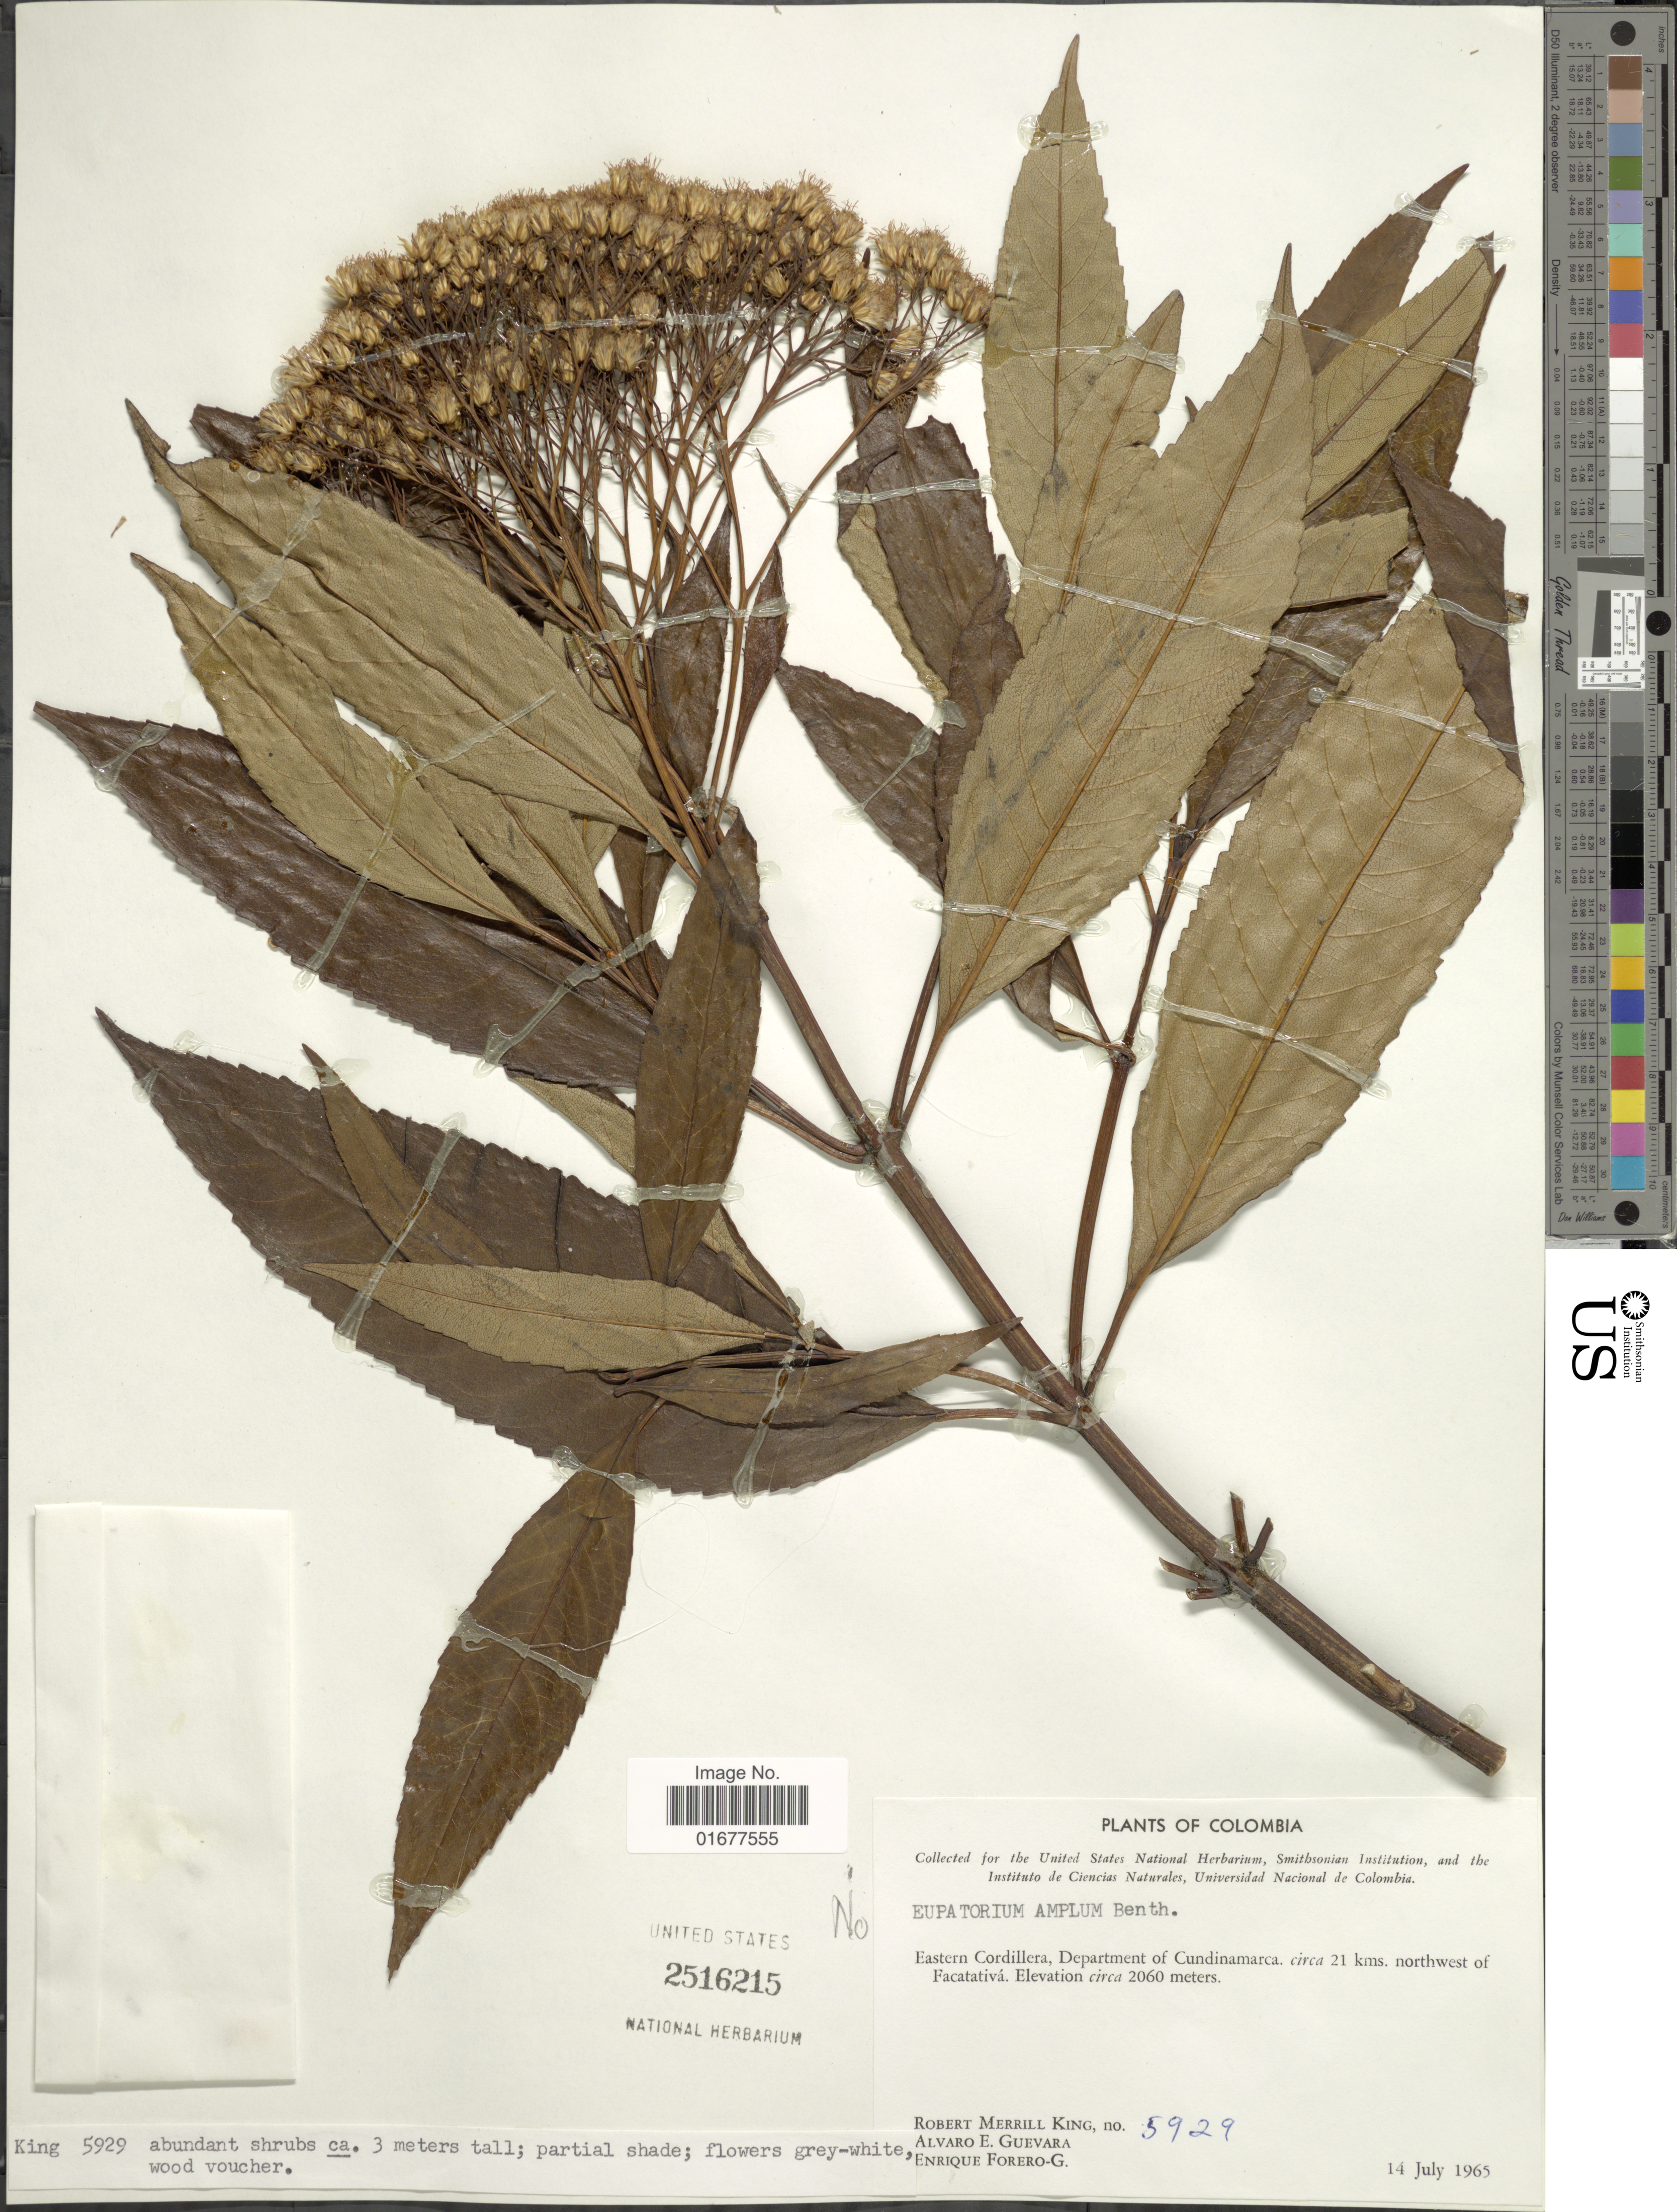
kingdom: Plantae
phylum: Tracheophyta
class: Magnoliopsida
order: Asterales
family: Asteraceae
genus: Ageratina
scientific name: Ageratina popayanensis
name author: (H. Rob.) R.M. King & H. Rob.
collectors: R. M. King, A. E. Guevara & E. Forero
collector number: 5929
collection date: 1965-07-14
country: Colombia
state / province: Cundinamarca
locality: Eastern Cordillera, circa 21 kms. northwest of Facatativa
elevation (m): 2060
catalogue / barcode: US 2516215